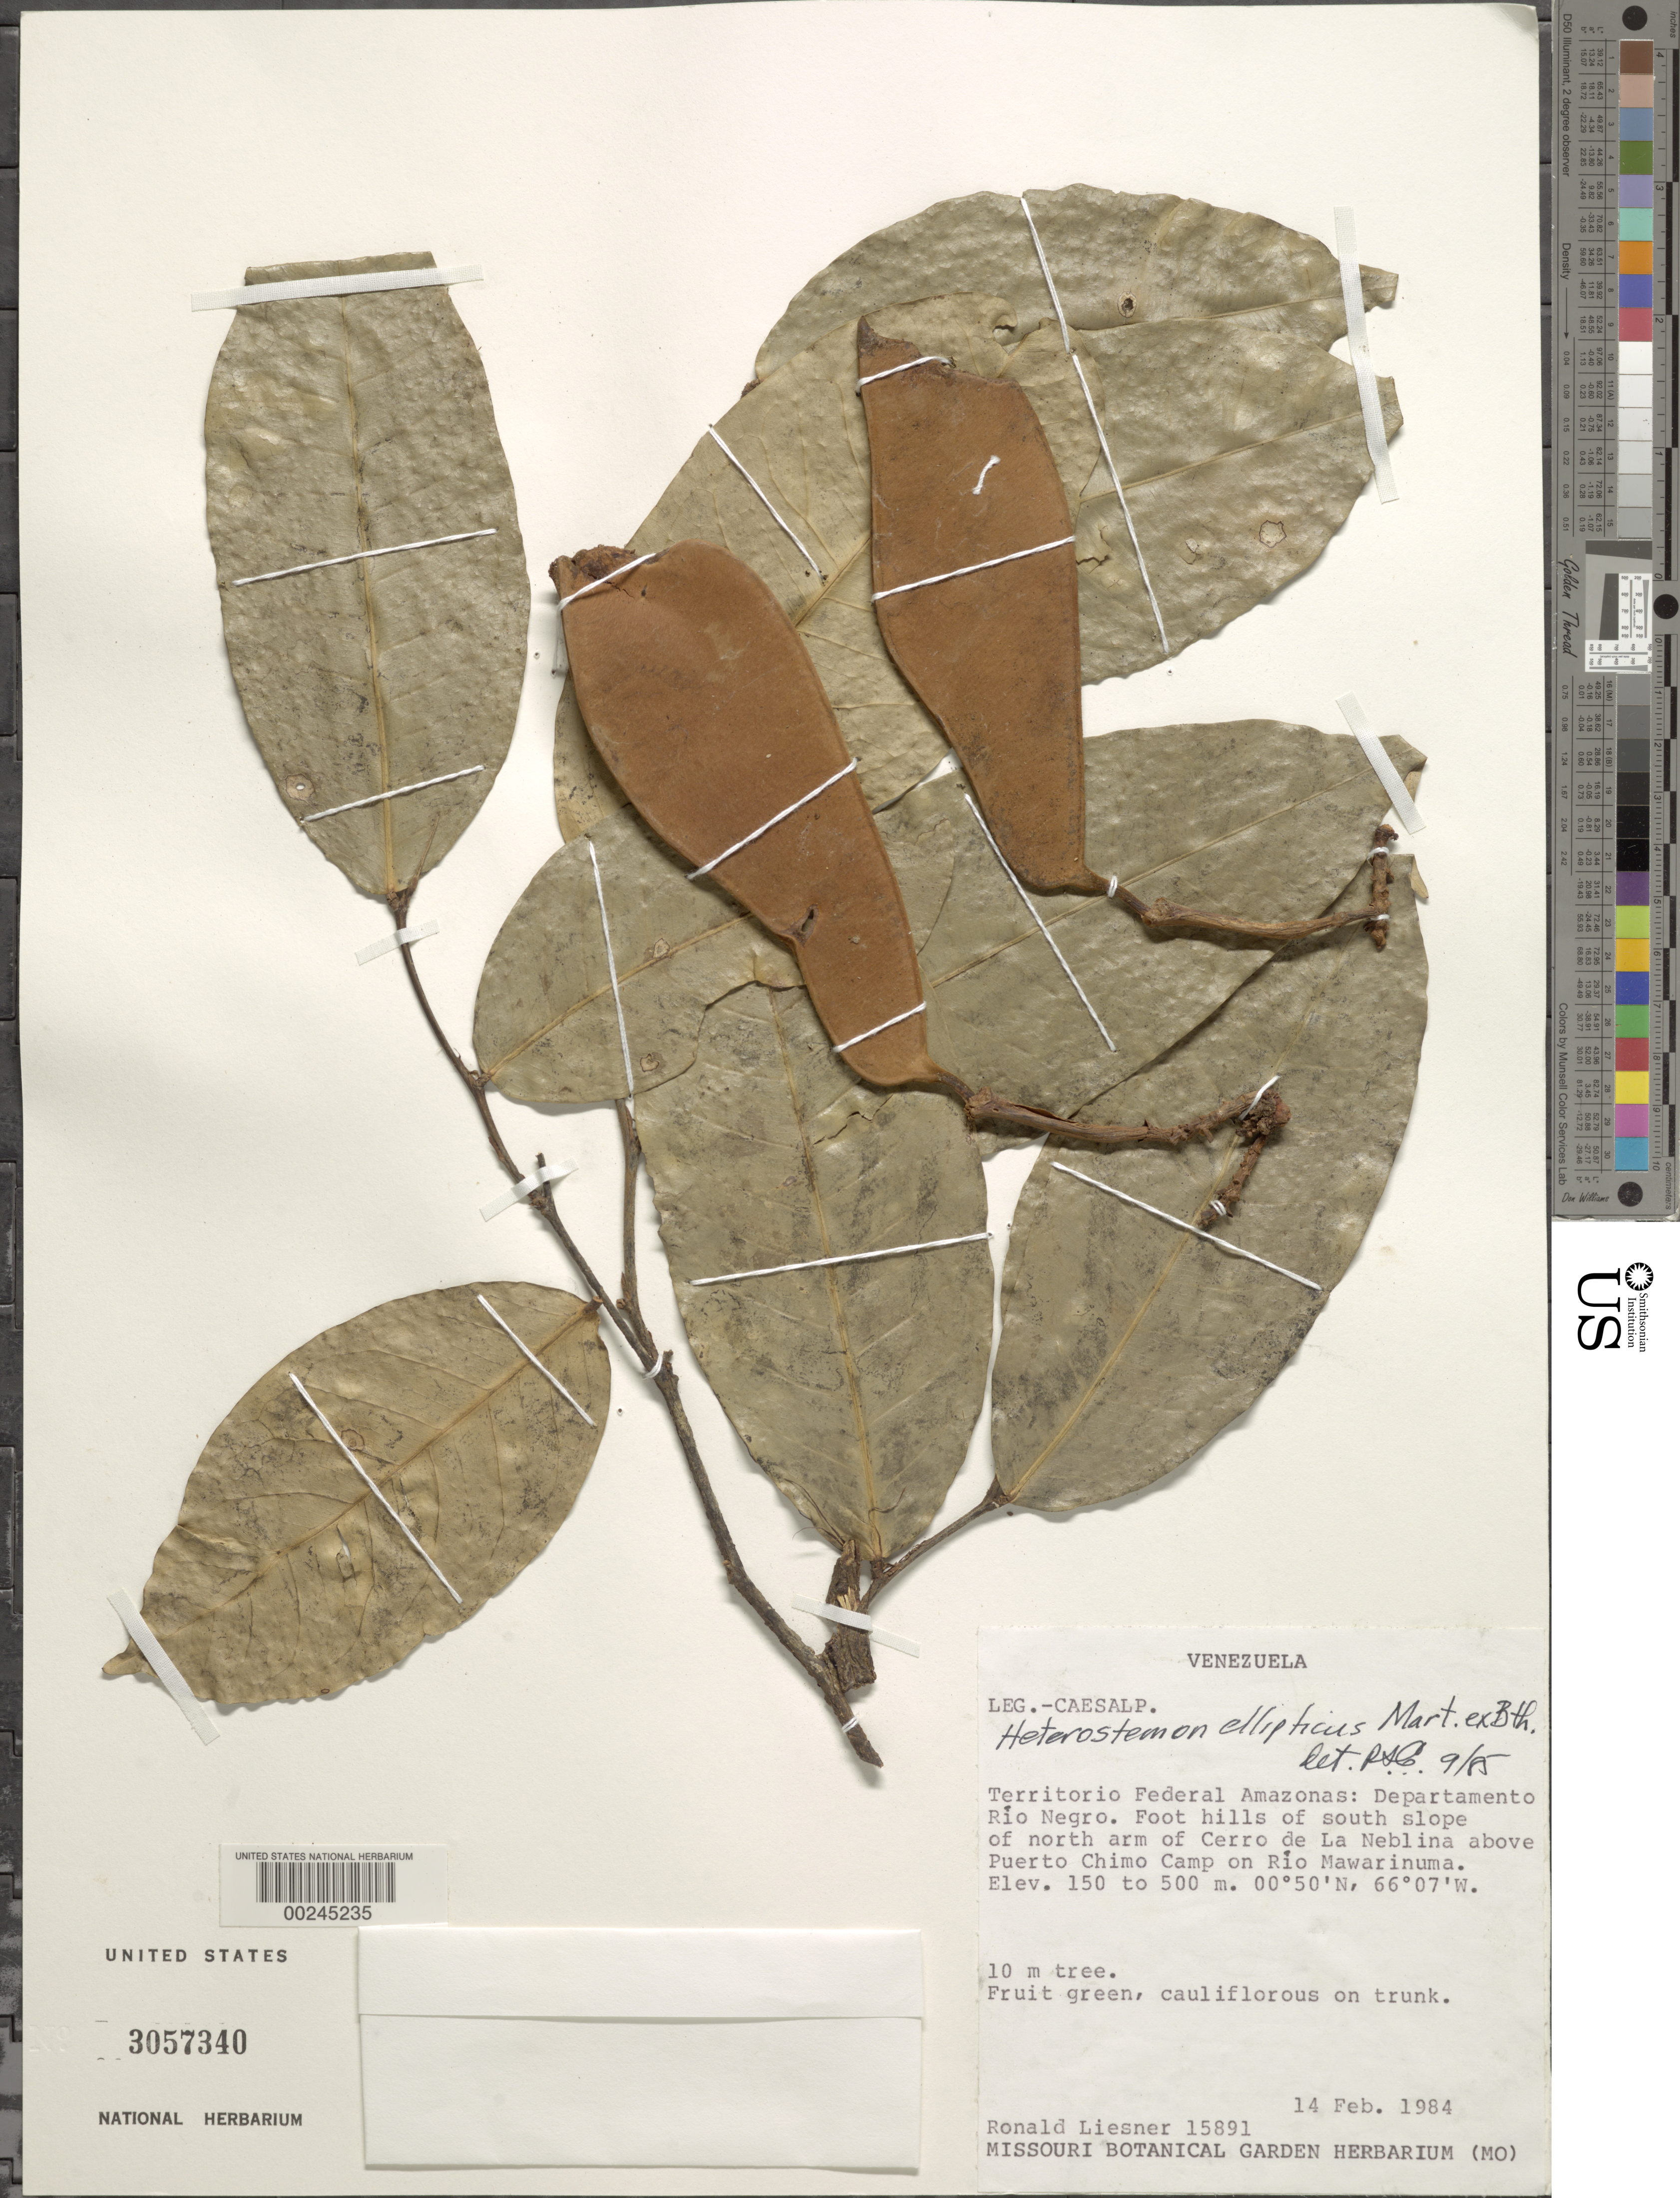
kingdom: Plantae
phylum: Tracheophyta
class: Magnoliopsida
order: Fabales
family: Fabaceae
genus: Heterostemon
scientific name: Heterostemon ellipticus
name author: Benth. ex Mart.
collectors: R. L. Liesner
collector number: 15891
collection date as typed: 14 Feb 1984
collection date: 1984-02-14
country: Venezuela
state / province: Amazonas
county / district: Rio Negro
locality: Foot hills of s slope of n arm of cerro de la neblina above puerto chimo camp on rio mawarinuma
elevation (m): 150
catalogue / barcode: US 3057340